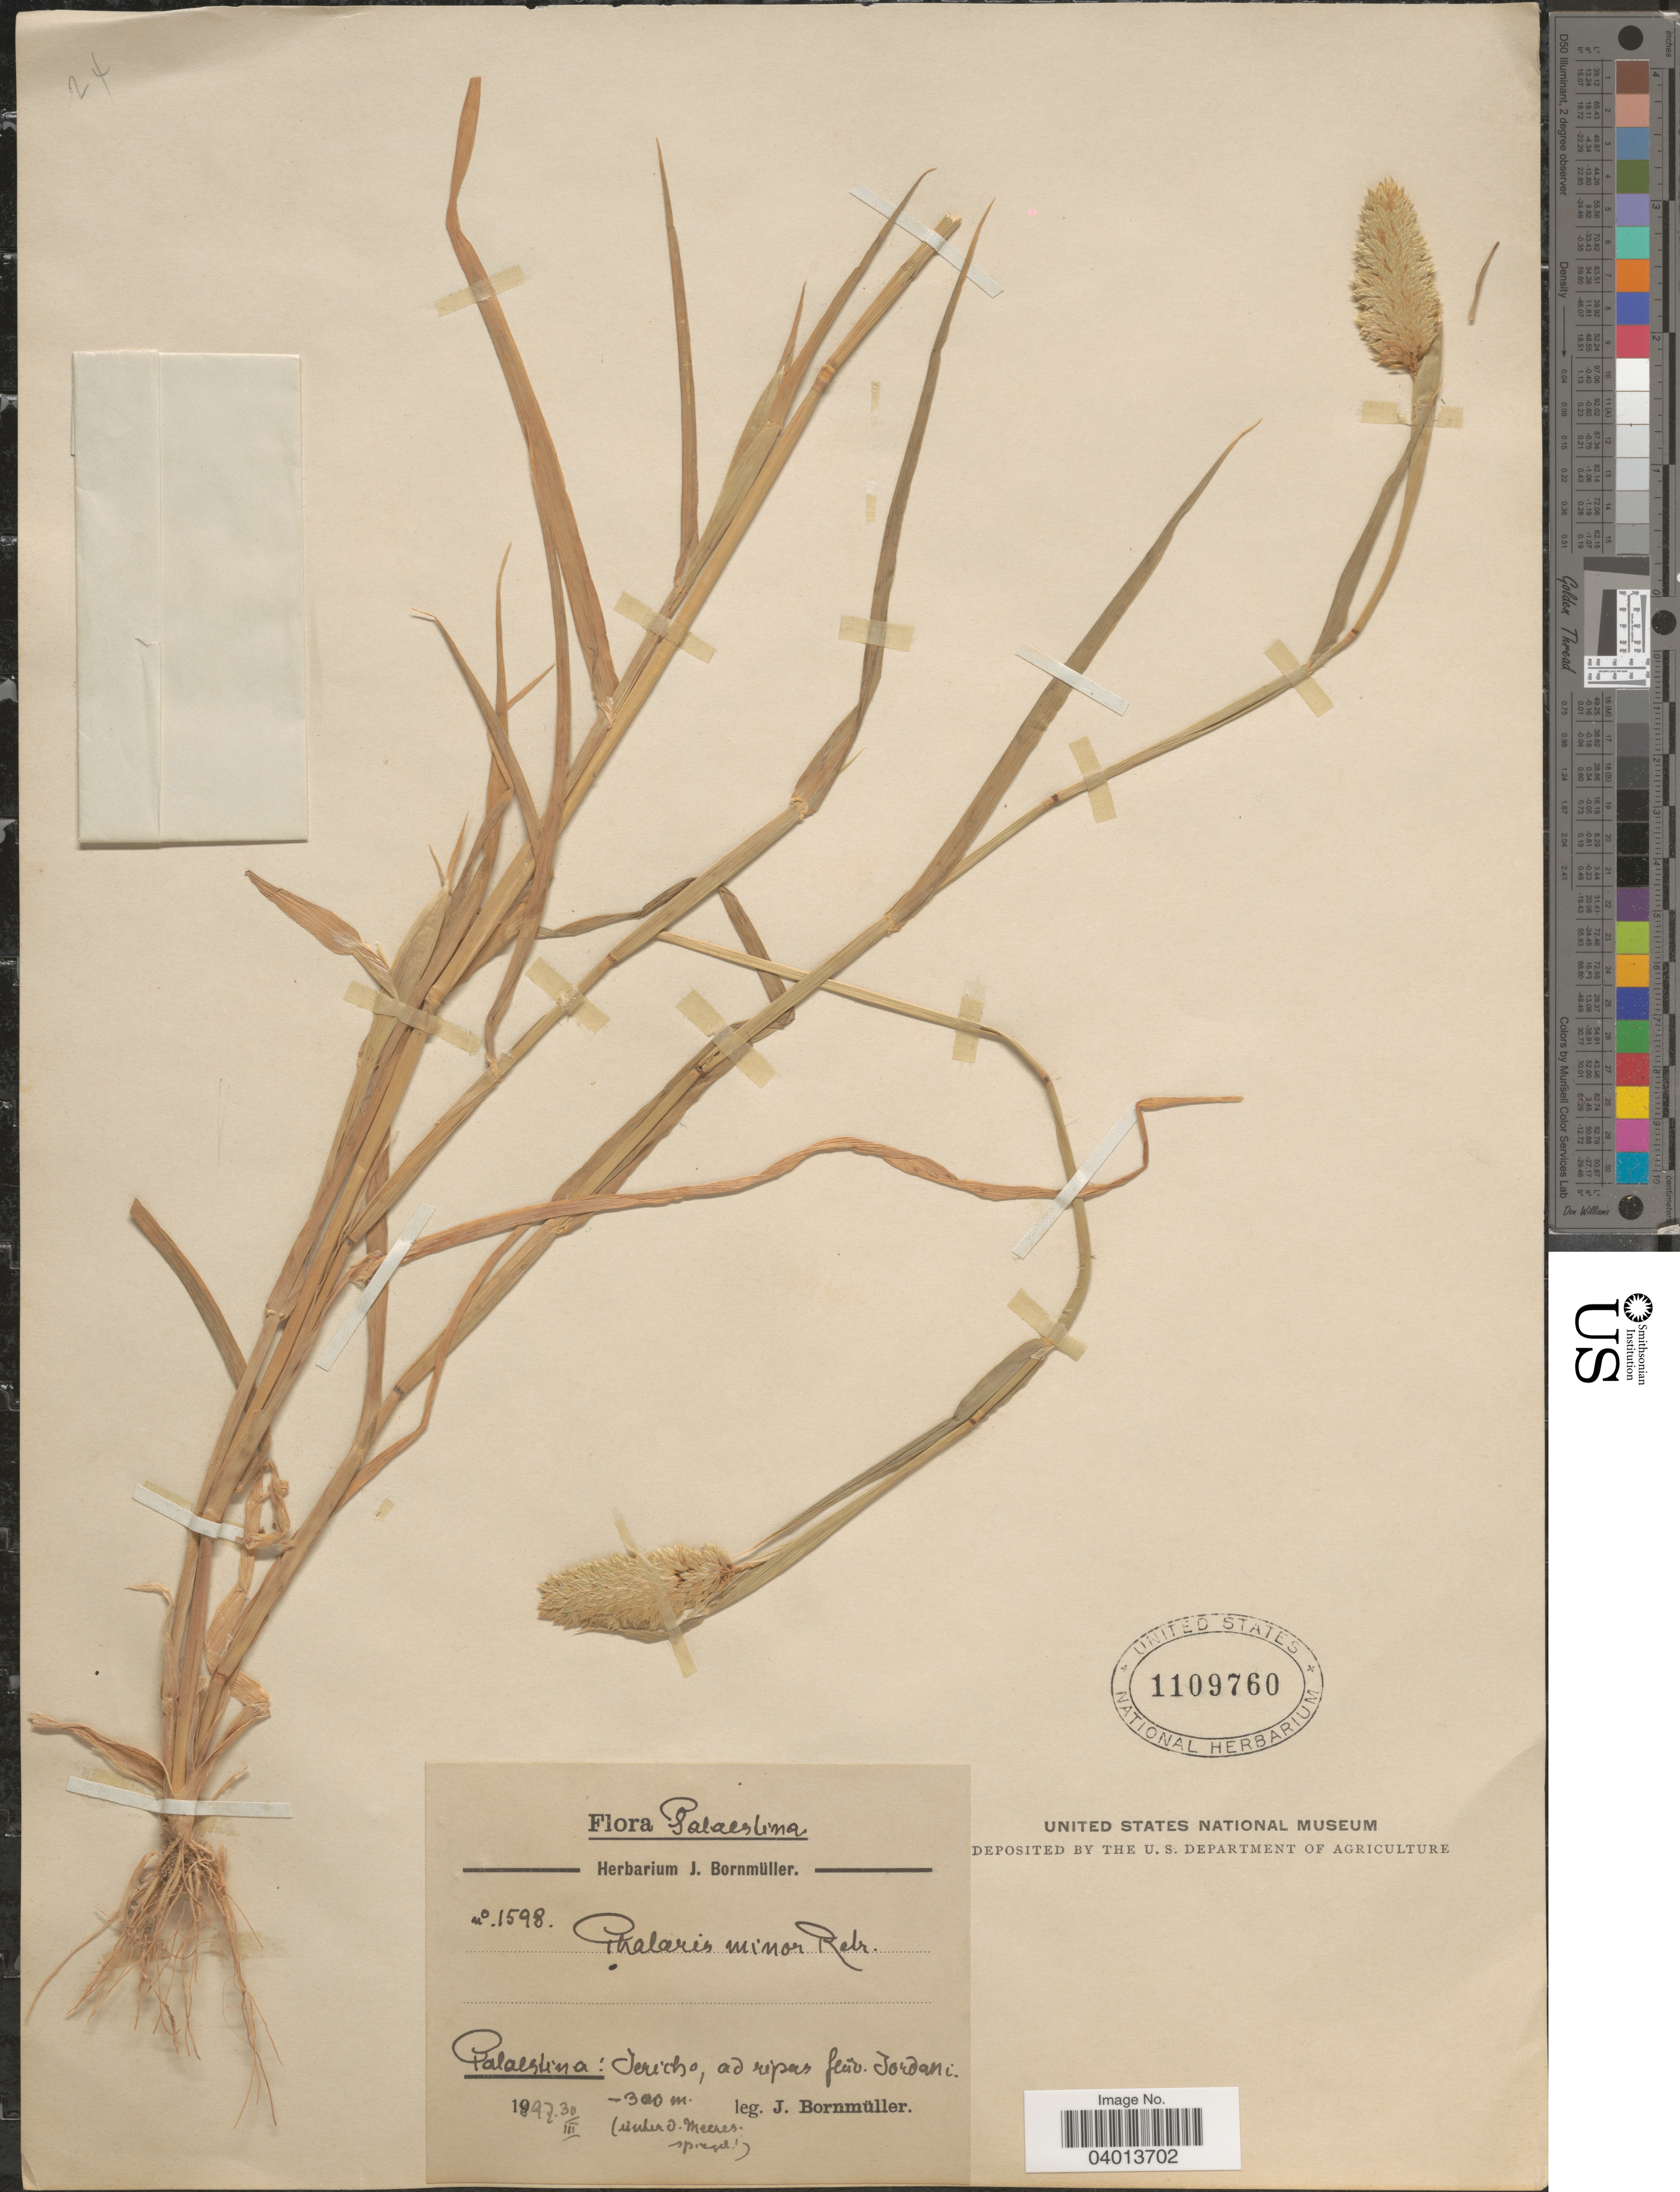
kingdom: Plantae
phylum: Tracheophyta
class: Liliopsida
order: Poales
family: Poaceae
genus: Phalaris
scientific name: Phalaris minor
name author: Retz.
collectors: J. Bornmüller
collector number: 1598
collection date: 1897-03-30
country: Israel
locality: Palaestina: Jericho, ad ripas fluv. Jordani.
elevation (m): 300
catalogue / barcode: US 1109760